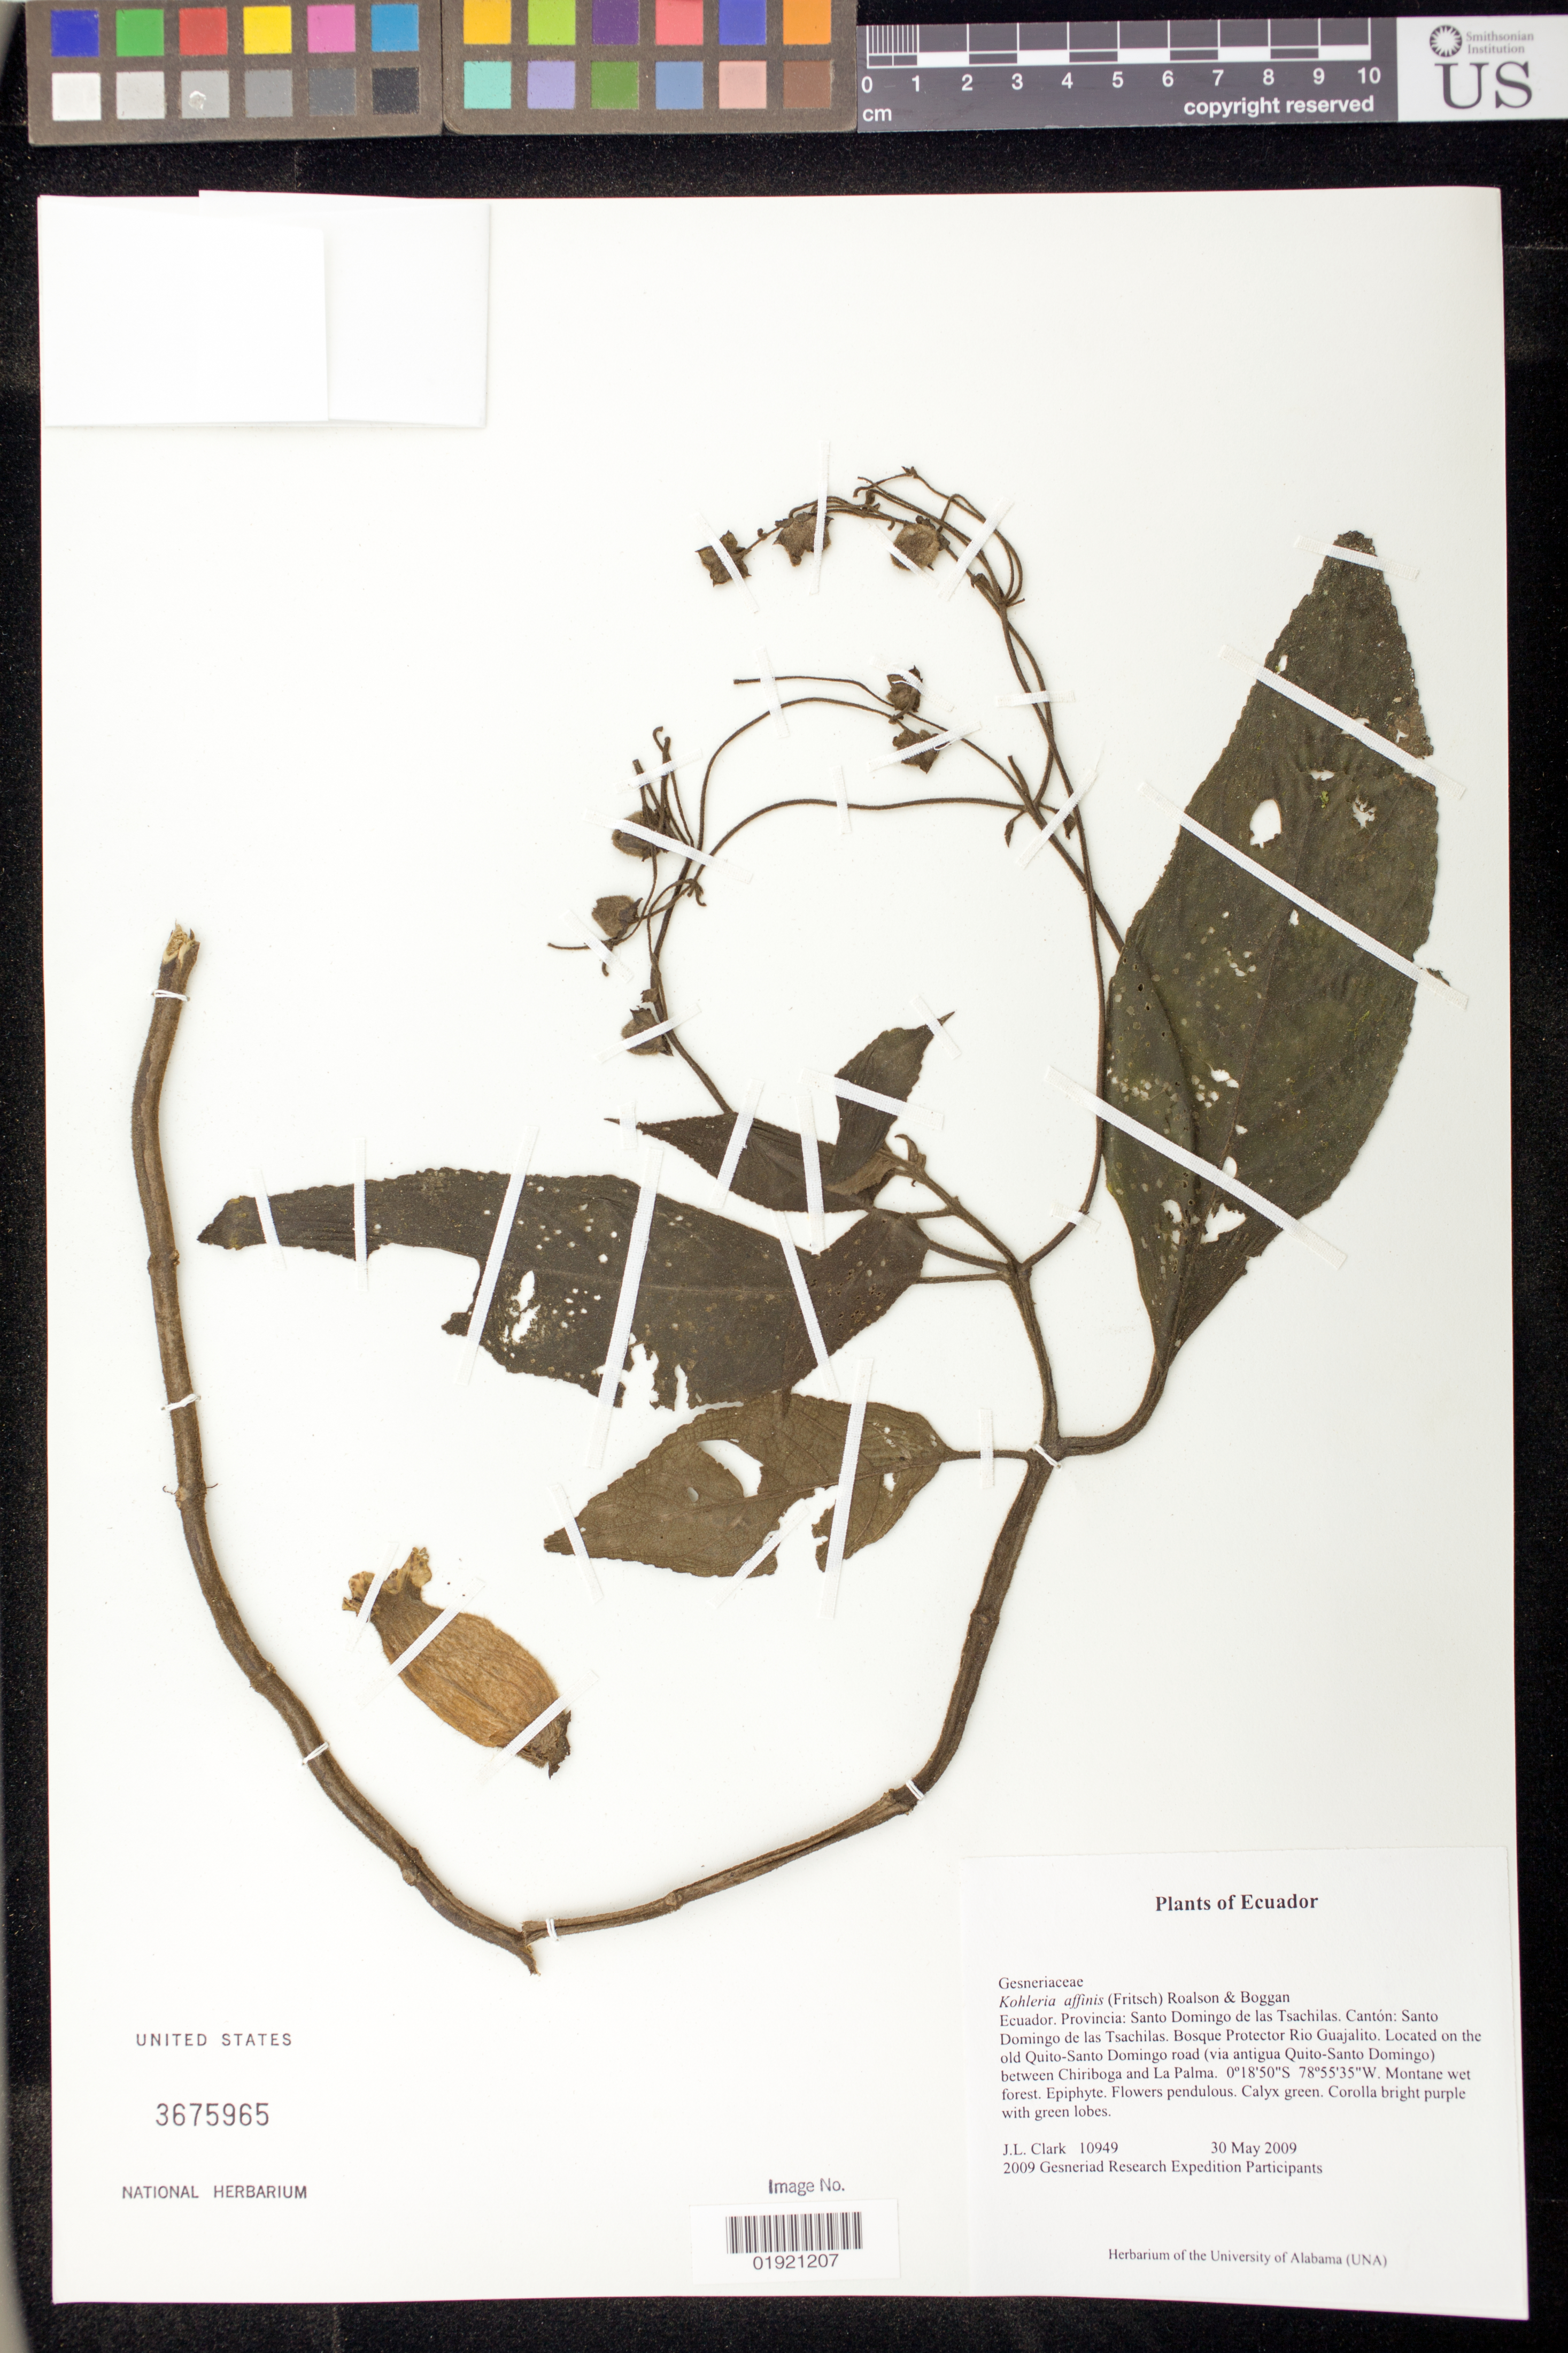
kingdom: Plantae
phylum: Tracheophyta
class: Magnoliopsida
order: Lamiales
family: Gesneriaceae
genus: Kohleria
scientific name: Kohleria affinis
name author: (Fritsch) Roalson & Boggan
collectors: J. L. Clark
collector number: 10949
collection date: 2009-05-30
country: Ecuador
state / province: Tsáchilas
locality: Canton: Santo Domingo de los Tsachilas. Bosque Protector Rio Guajalito. Located on the old Quito-Santo Domingo road (via antigua Quito-Santo Domingo) between Chiriboga and La Palma.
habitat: Montane wet forest.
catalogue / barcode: US 3675965